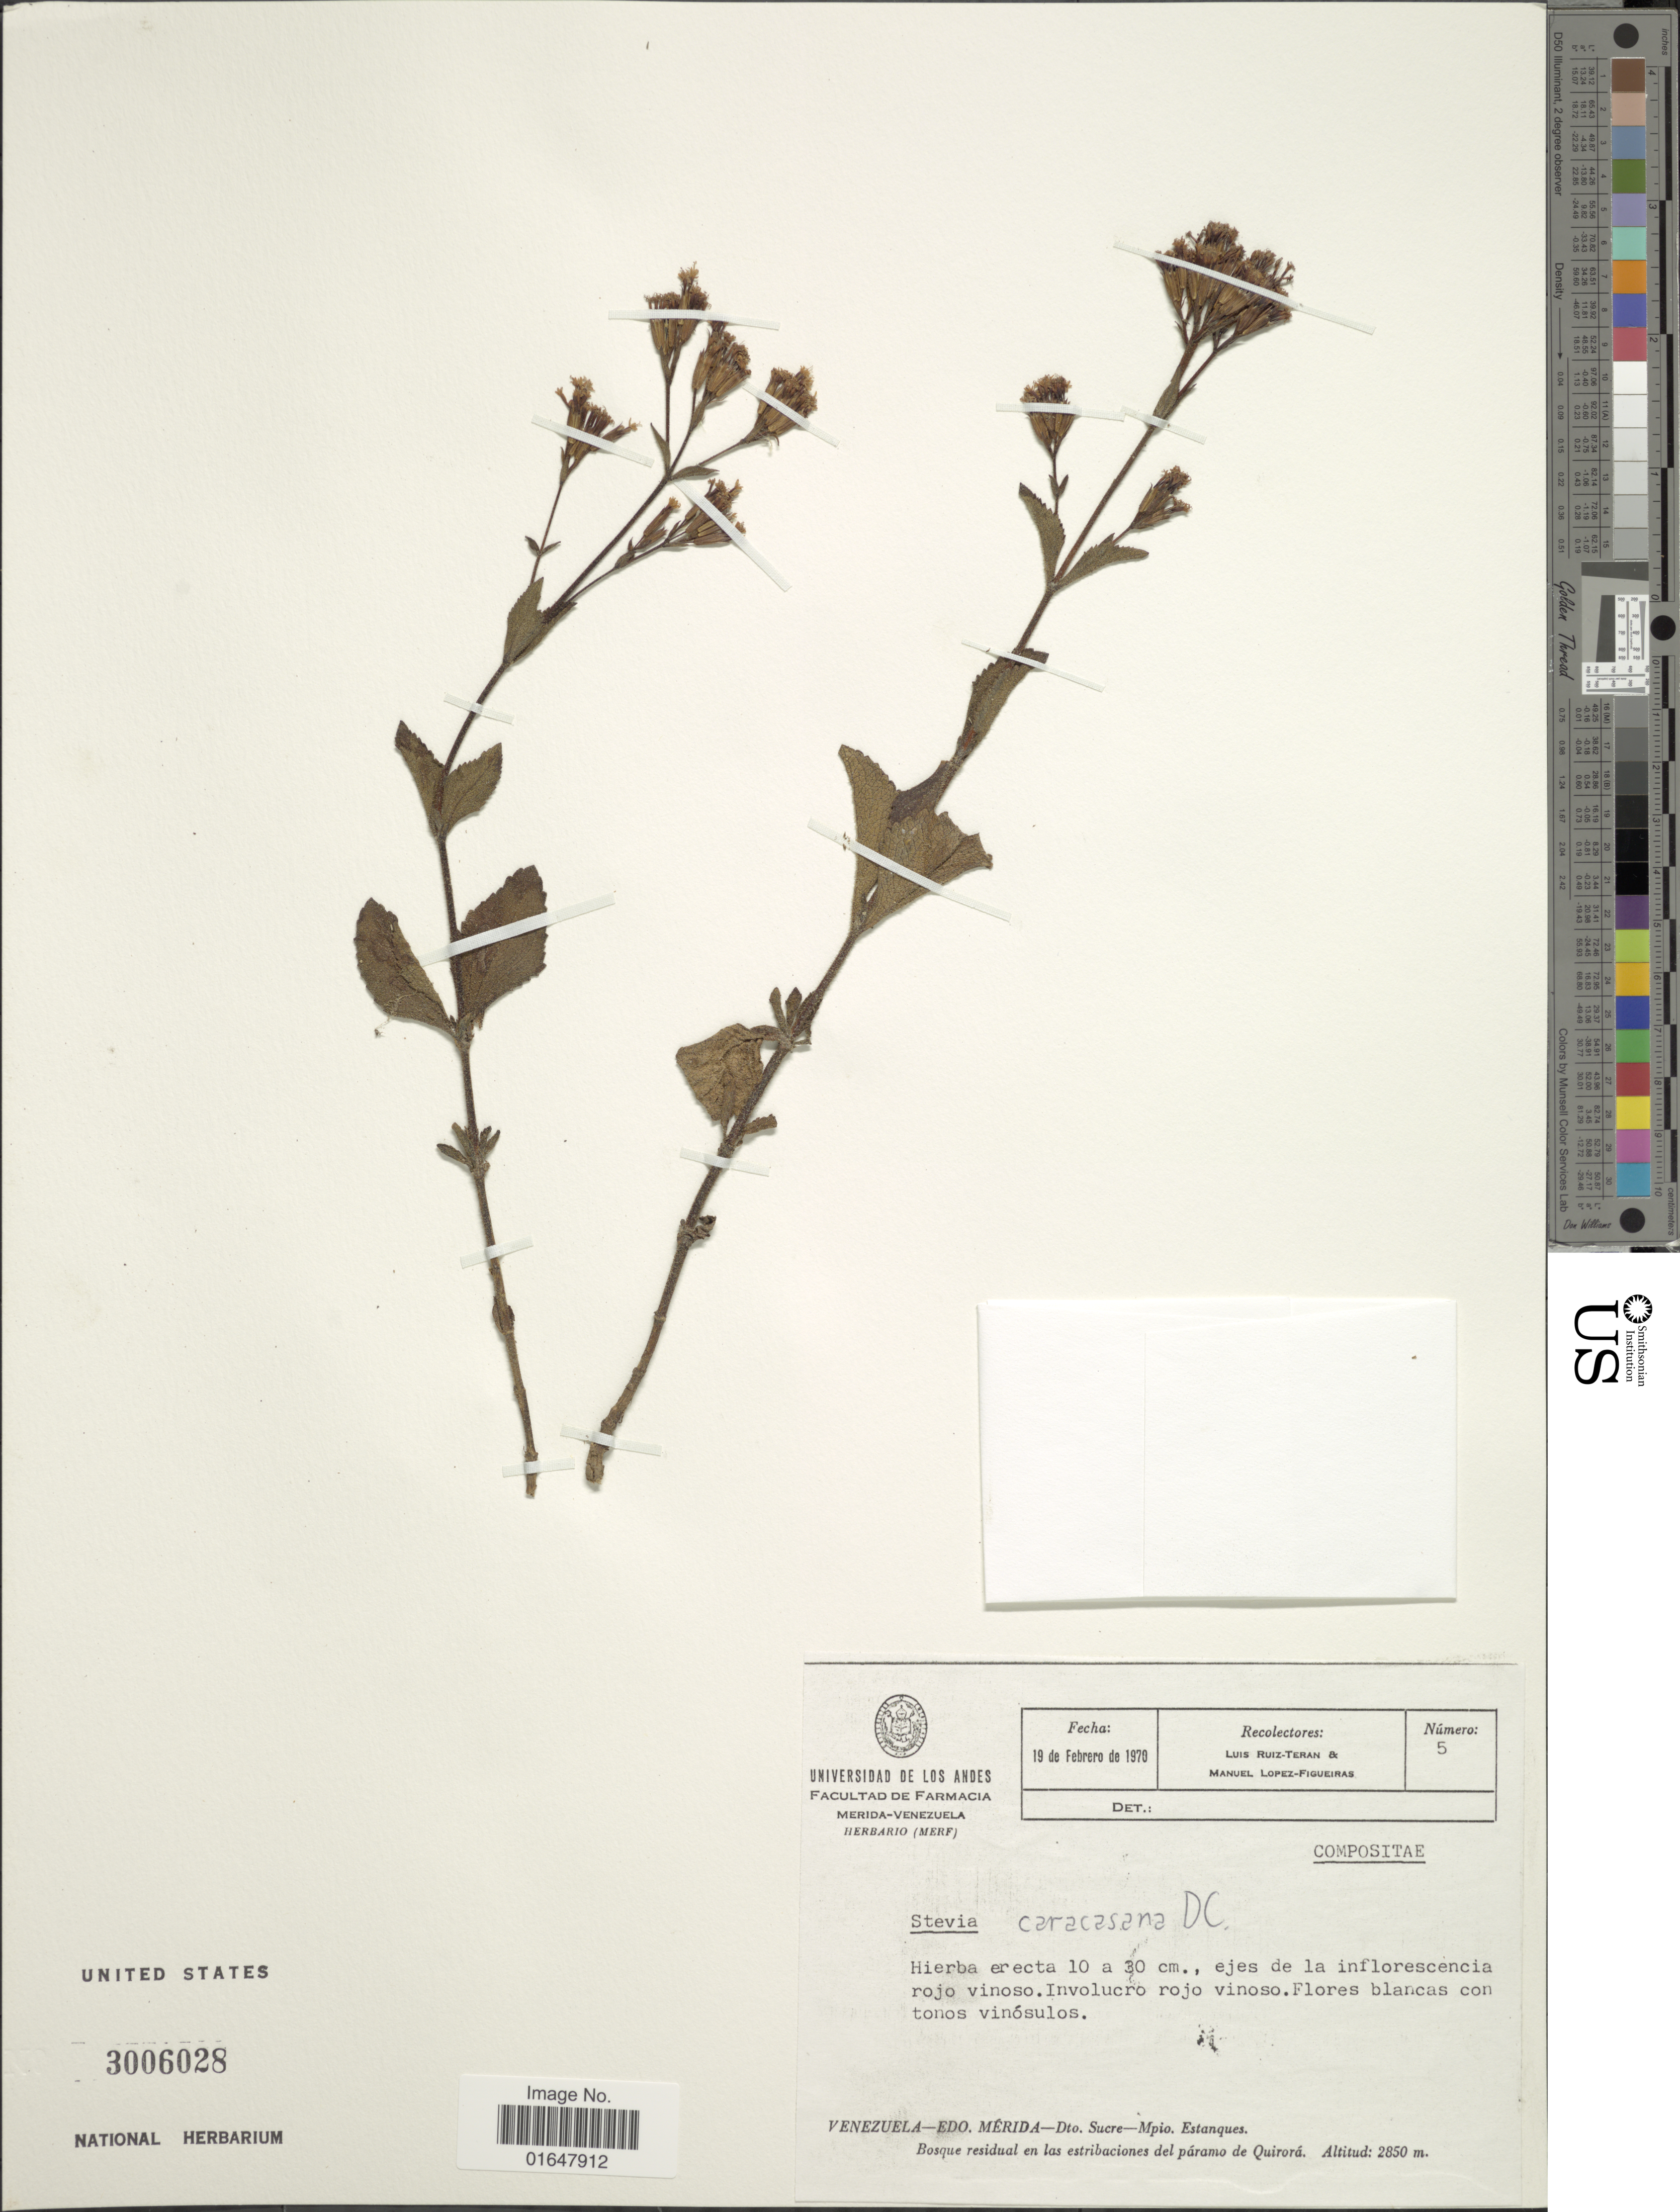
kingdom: Plantae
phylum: Tracheophyta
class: Magnoliopsida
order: Asterales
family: Asteraceae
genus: Stevia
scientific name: Stevia caracasana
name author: DC.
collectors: L. Teran & M. Lopéz-F.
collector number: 5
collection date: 1970-02-19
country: Venezuela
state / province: Mérida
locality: Dto. Sucre, Mpio. Estanques, en las estribaciones del paramo de Quirora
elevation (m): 2850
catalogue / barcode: US 3006028